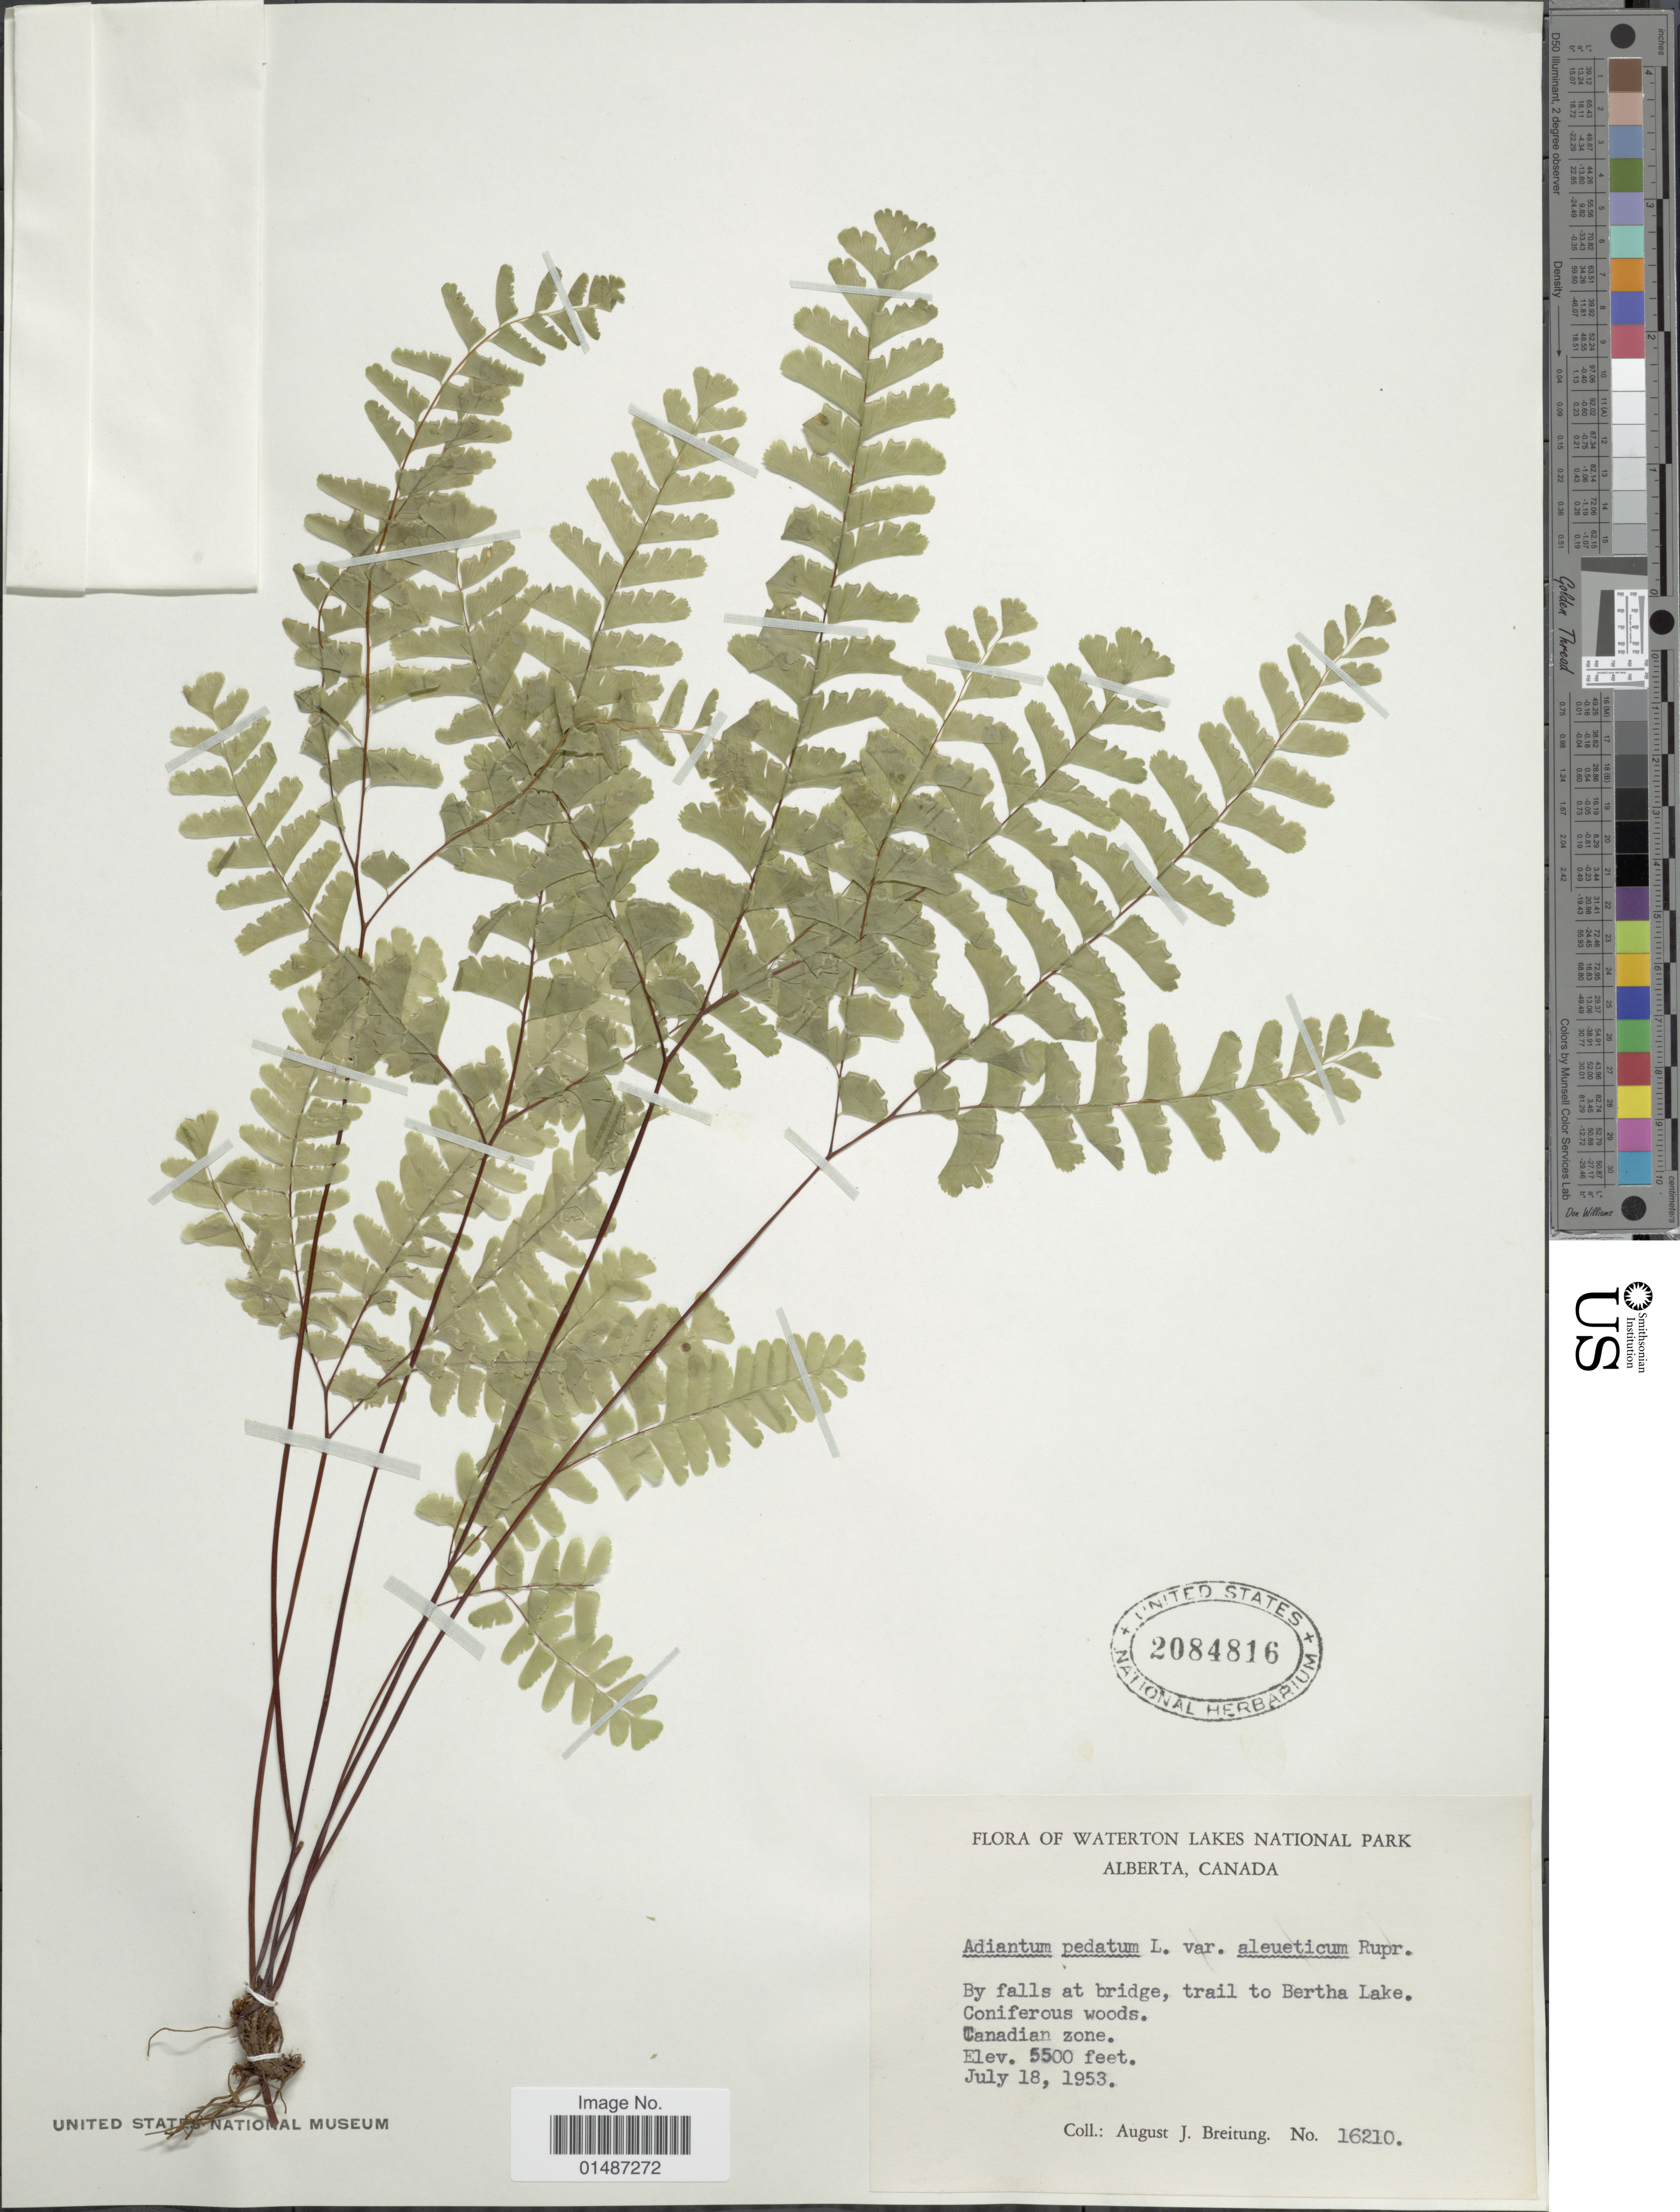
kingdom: Plantae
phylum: Tracheophyta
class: Polypodiopsida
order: Polypodiales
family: Pteridaceae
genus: Adiantum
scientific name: Adiantum pedatum subsp. aleuticum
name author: (Rupr.) Calder & Roy L. Taylor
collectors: A. Breitung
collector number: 16210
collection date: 1953-07-18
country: Canada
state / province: Alberta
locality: Waterton Lakes National Park. By falls at bridge, trail to bertha Lake. Canadian zone.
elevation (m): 1676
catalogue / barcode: US 2084816